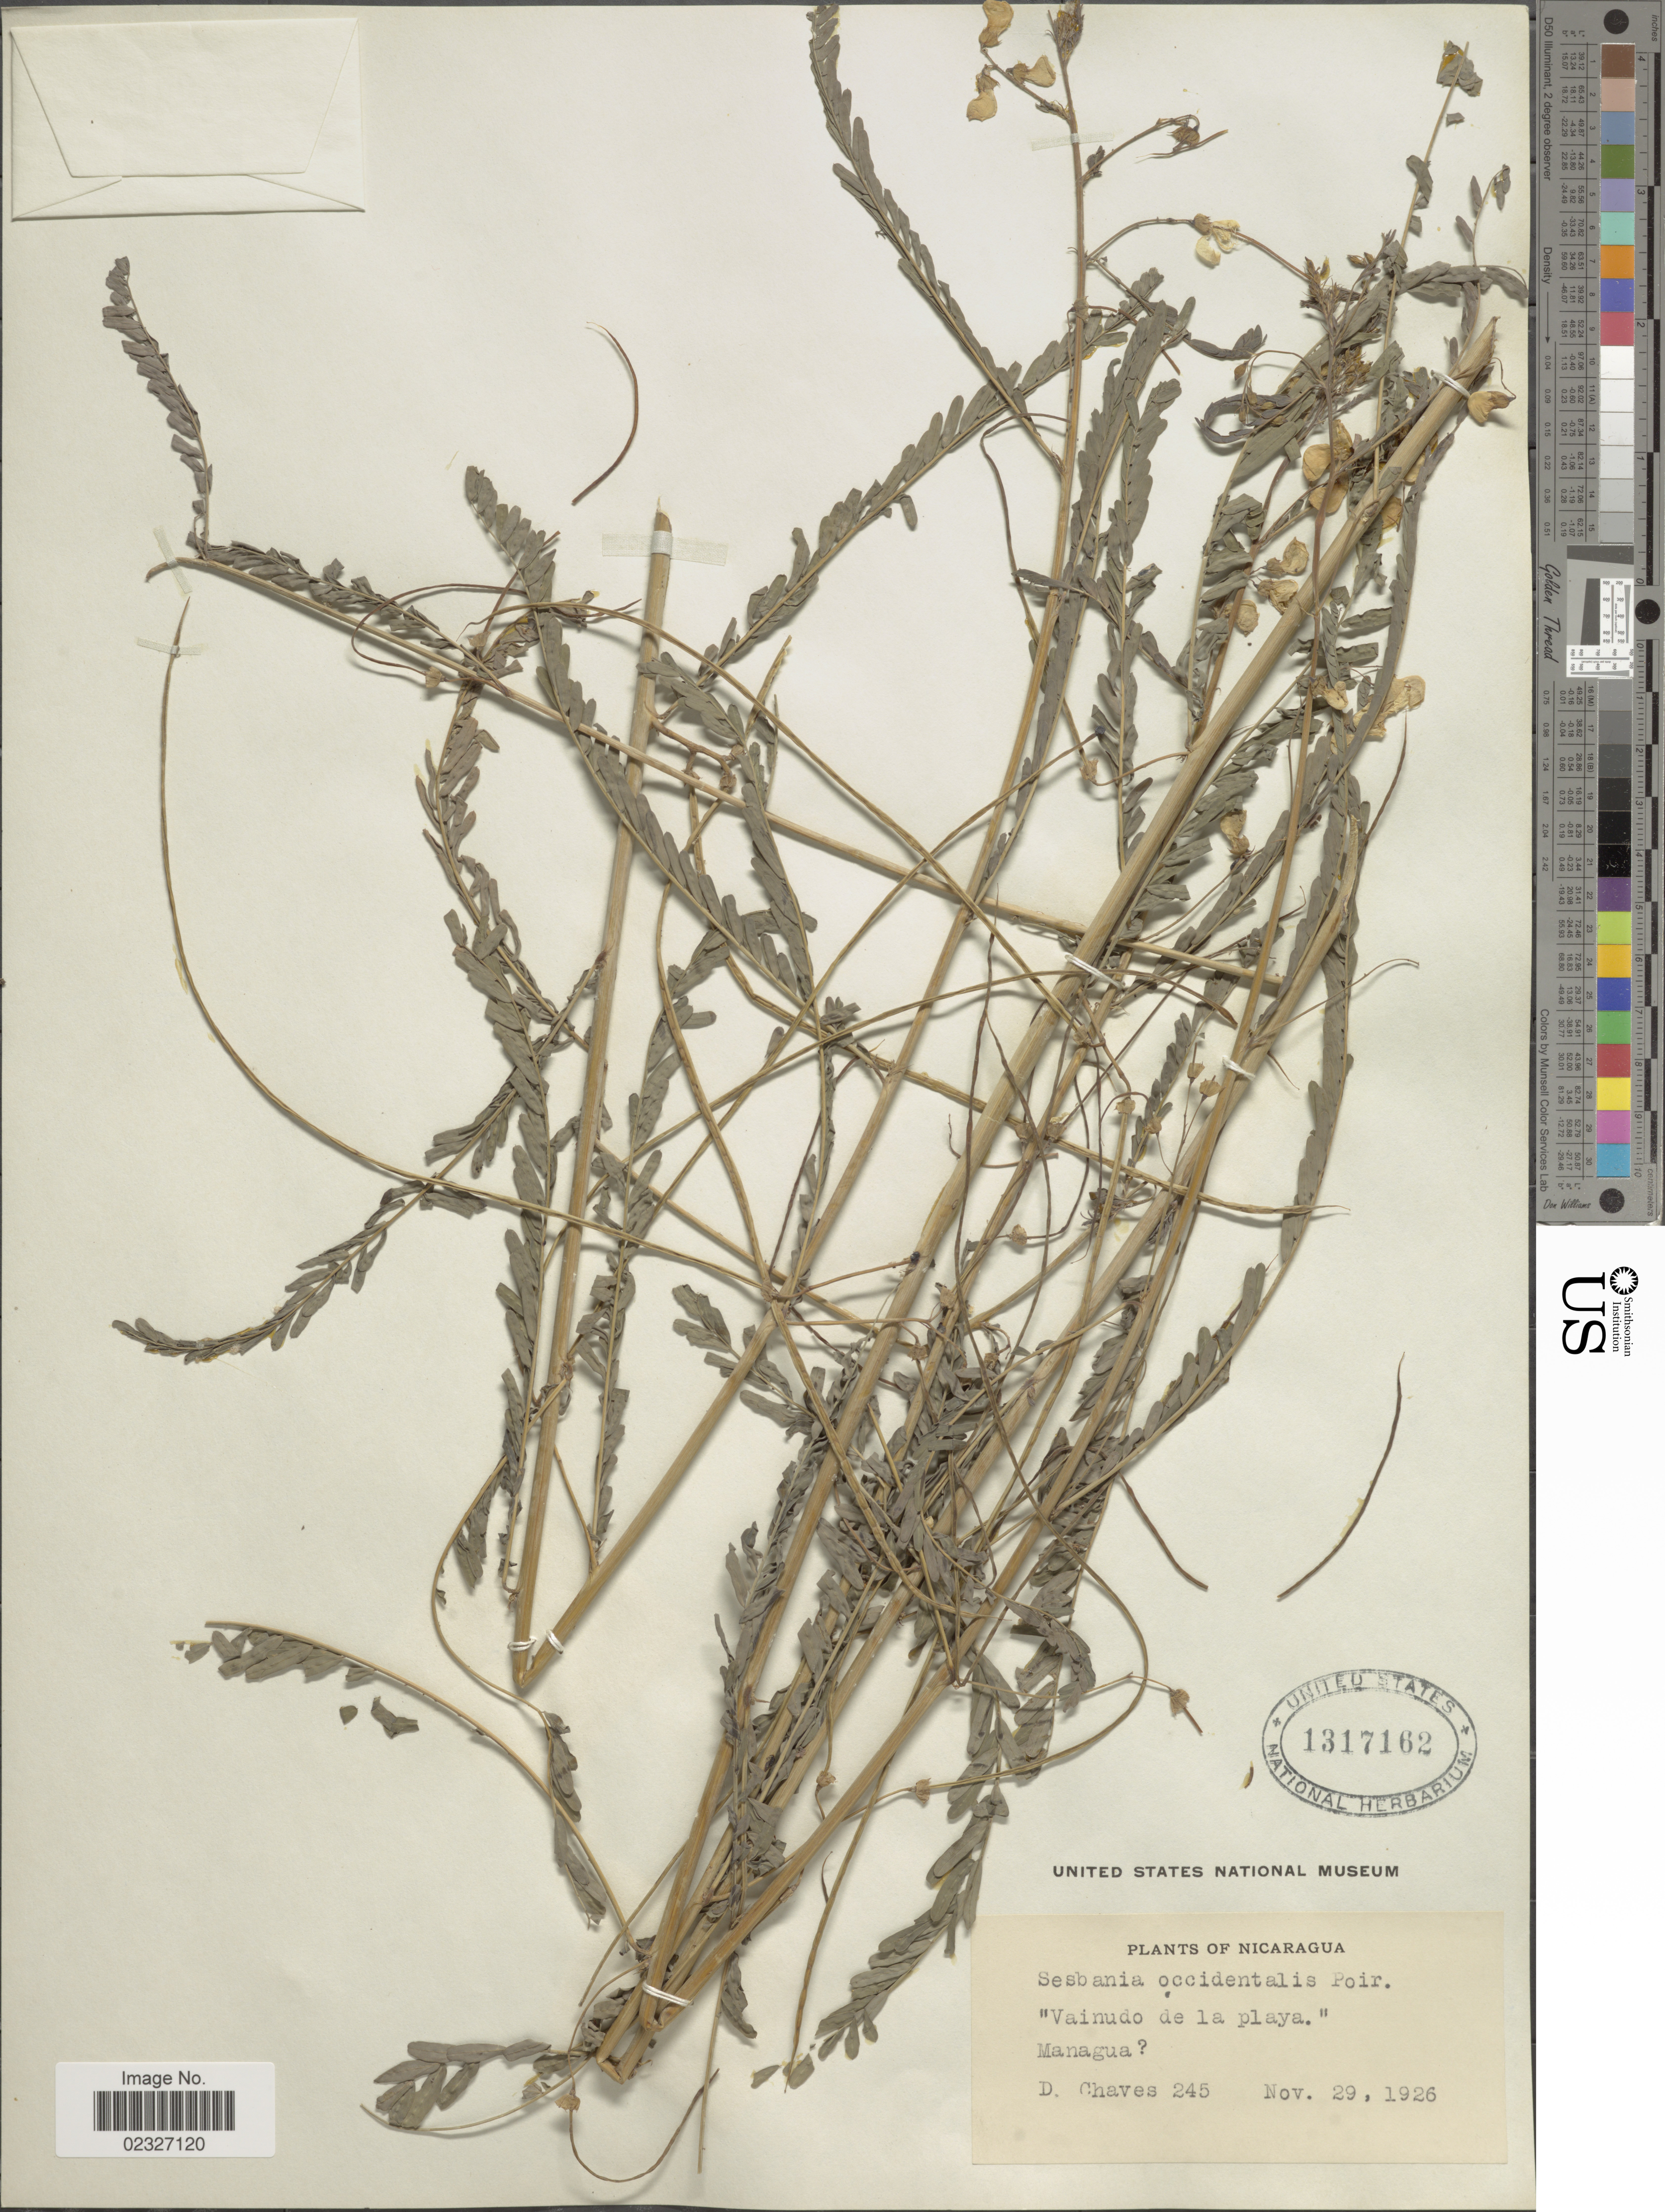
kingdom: Plantae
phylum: Tracheophyta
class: Magnoliopsida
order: Fabales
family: Fabaceae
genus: Sesbania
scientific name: Sesbania emerus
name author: (Aubl.) Urb.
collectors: D. Chaves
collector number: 245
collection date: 1926-11-29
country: Nicaragua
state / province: Managua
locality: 'Vainudo de la playa'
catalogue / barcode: US 1317162